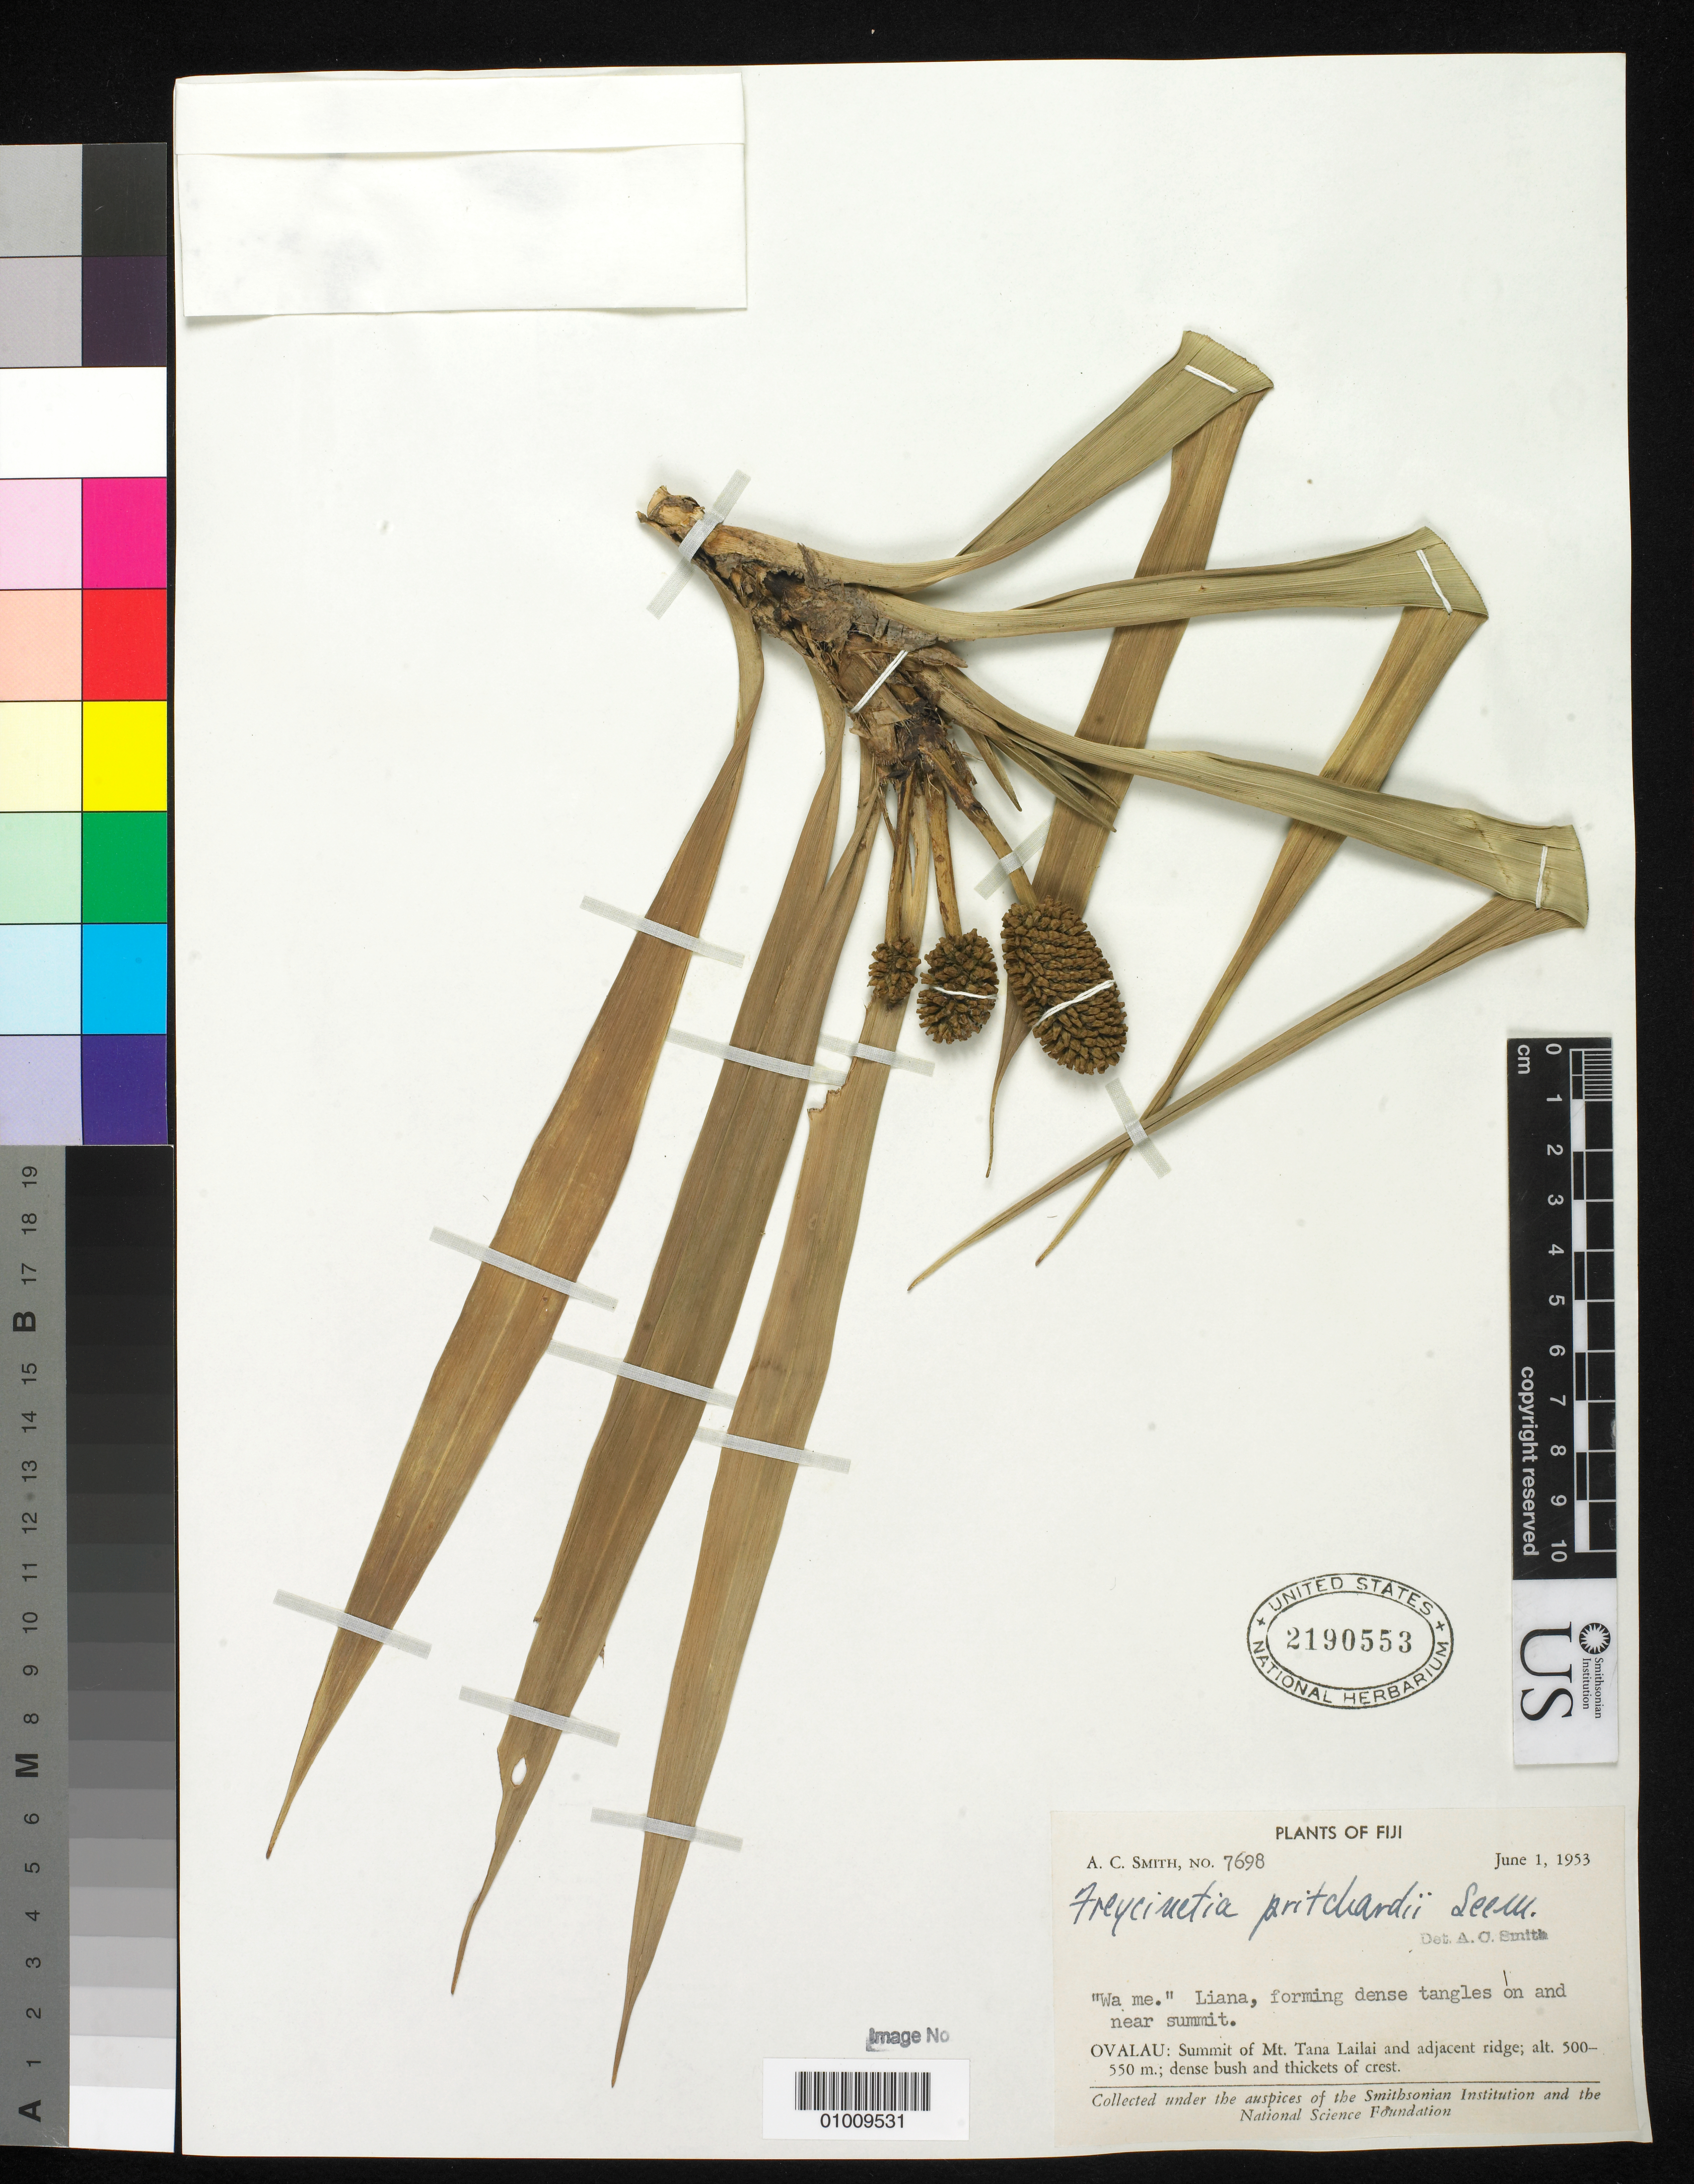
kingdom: Plantae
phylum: Tracheophyta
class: Liliopsida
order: Pandanales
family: Pandanaceae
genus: Freycinetia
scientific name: Freycinetia pritchardii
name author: Seem.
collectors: A. C. Smith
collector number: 7698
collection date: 1953-06-01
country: Fiji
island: Ovalau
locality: Summit of Mt. Tana Lailai and adjacent ridge, Ovalau, Fiji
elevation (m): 500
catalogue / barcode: US 2190553